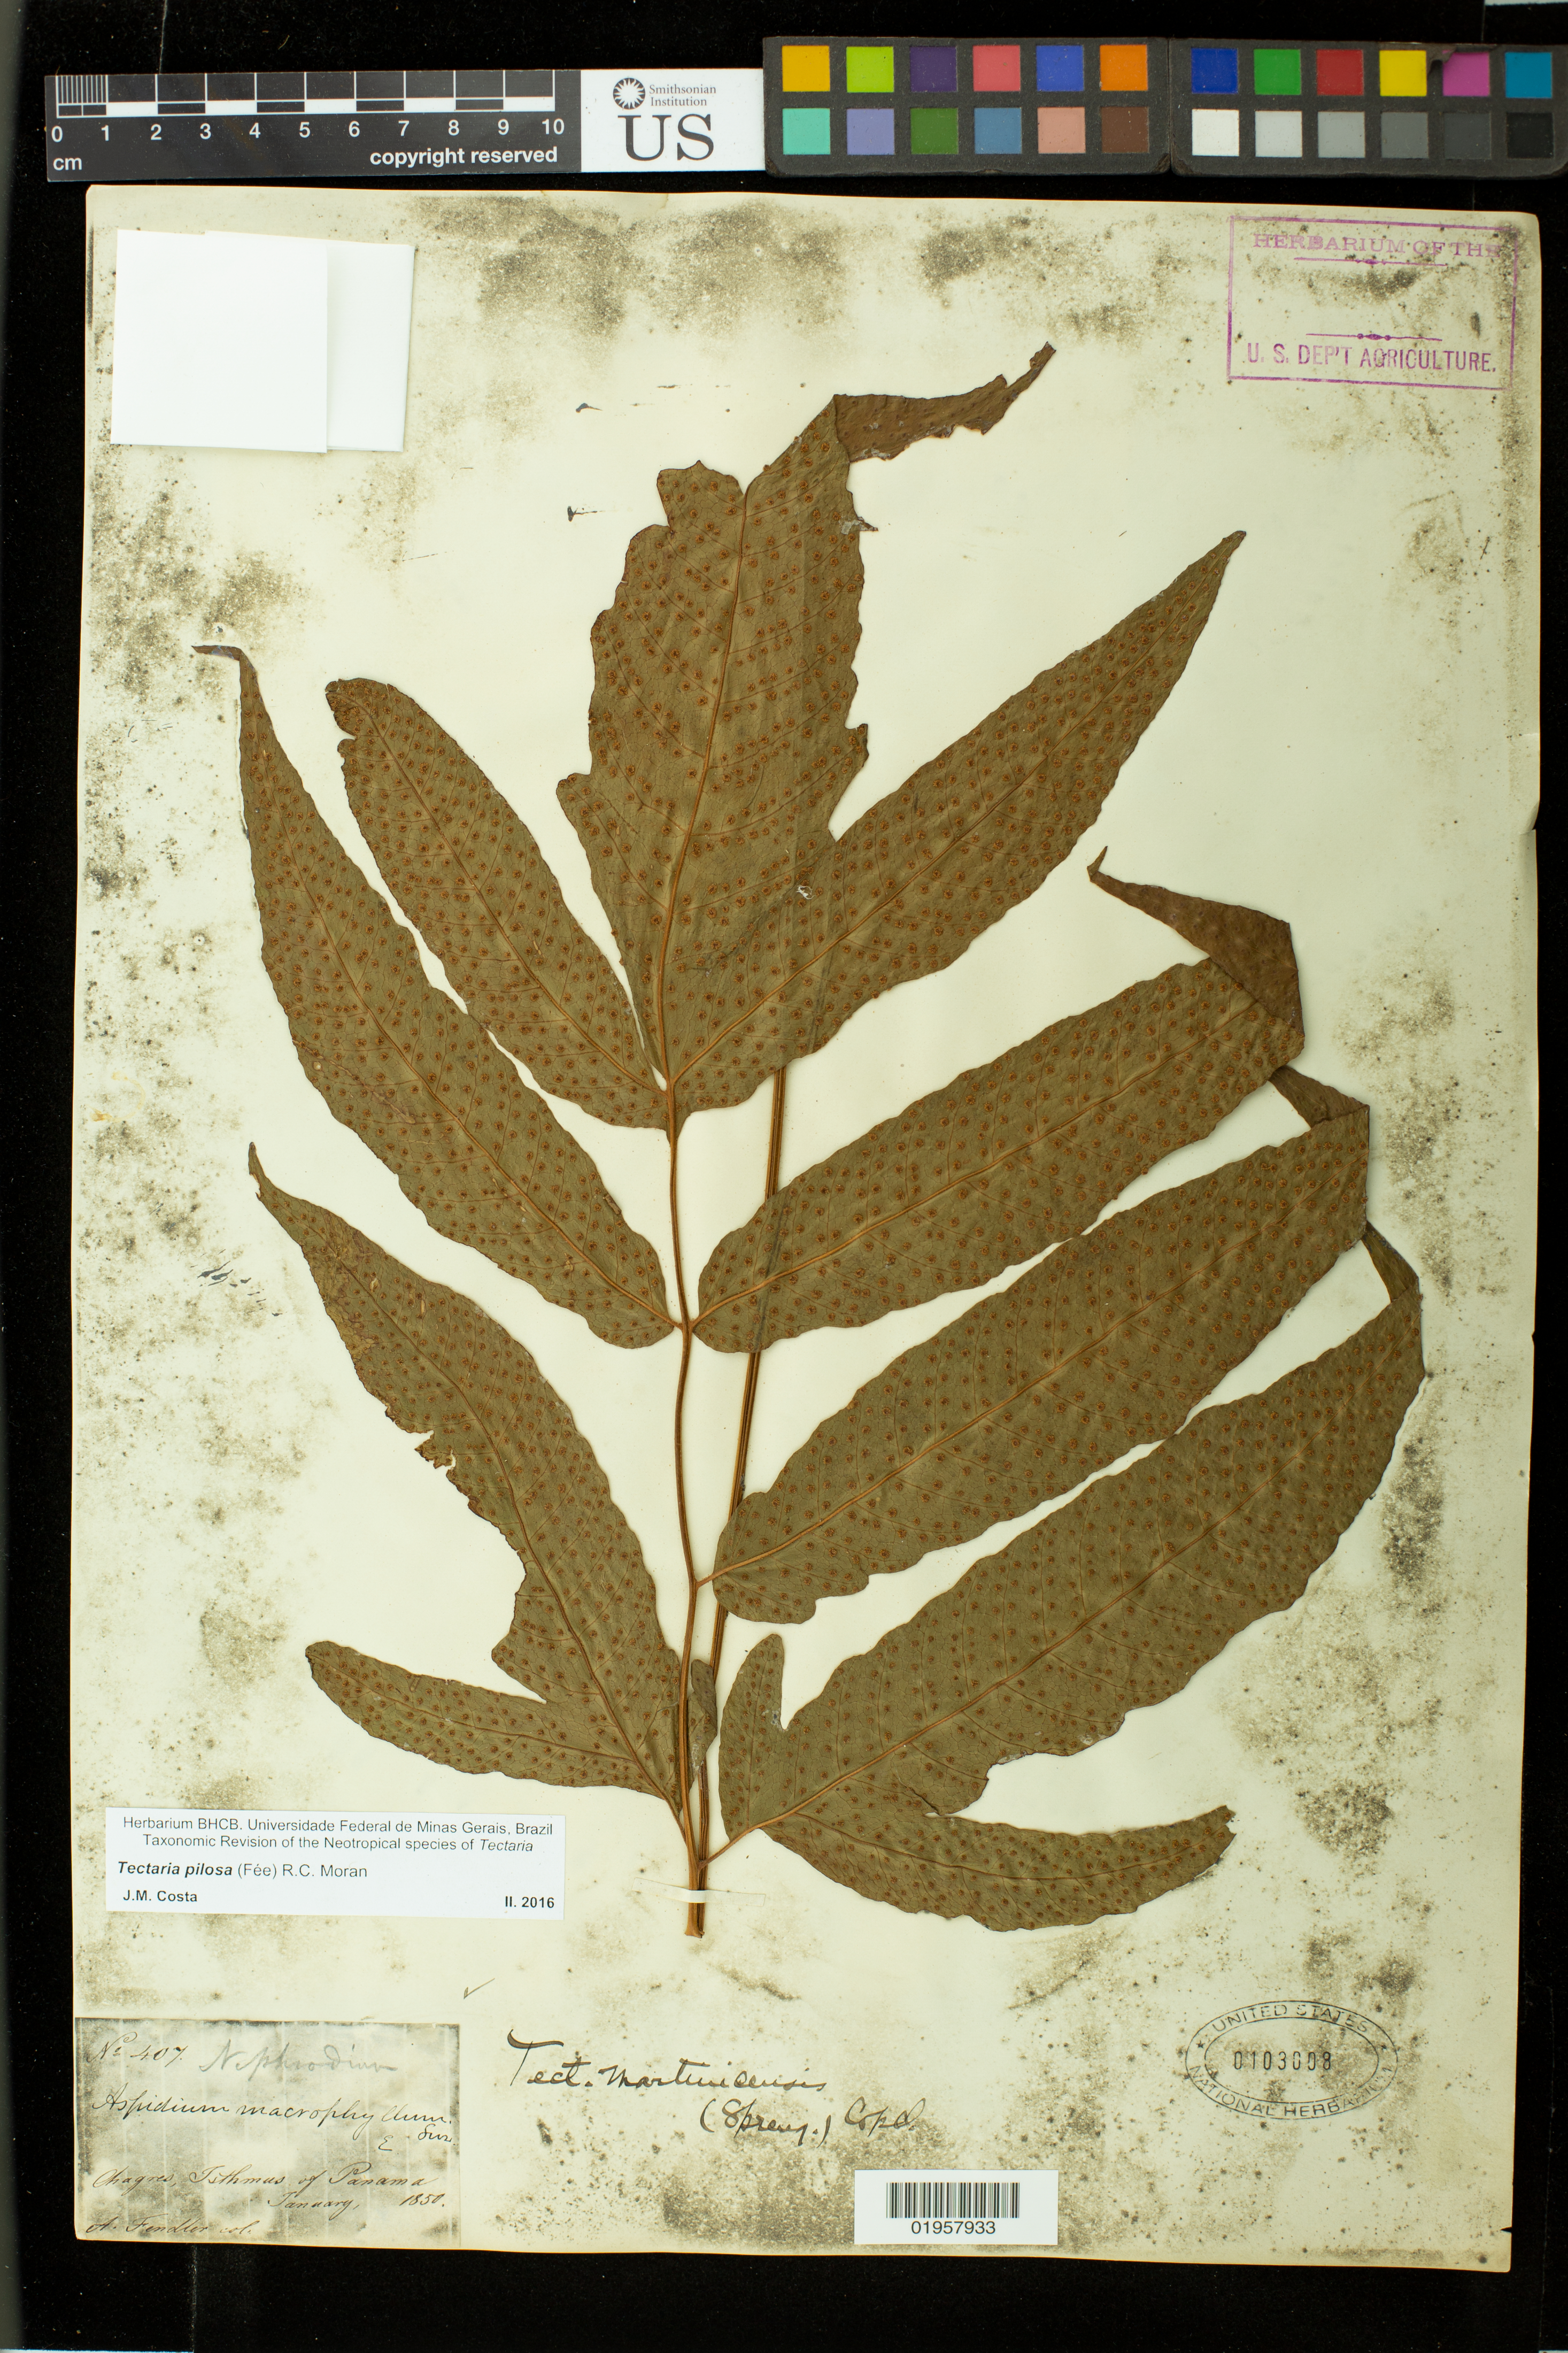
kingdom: Plantae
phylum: Tracheophyta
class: Polypodiopsida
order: Polypodiales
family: Tectariaceae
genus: Tectaria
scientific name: Tectaria pilosa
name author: (Fée) Maxon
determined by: Costa, J. M.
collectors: A. Fendler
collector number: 407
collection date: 1850-01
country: Panama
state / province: Colón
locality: Isthmus of Panama, Chagres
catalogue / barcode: US 103008